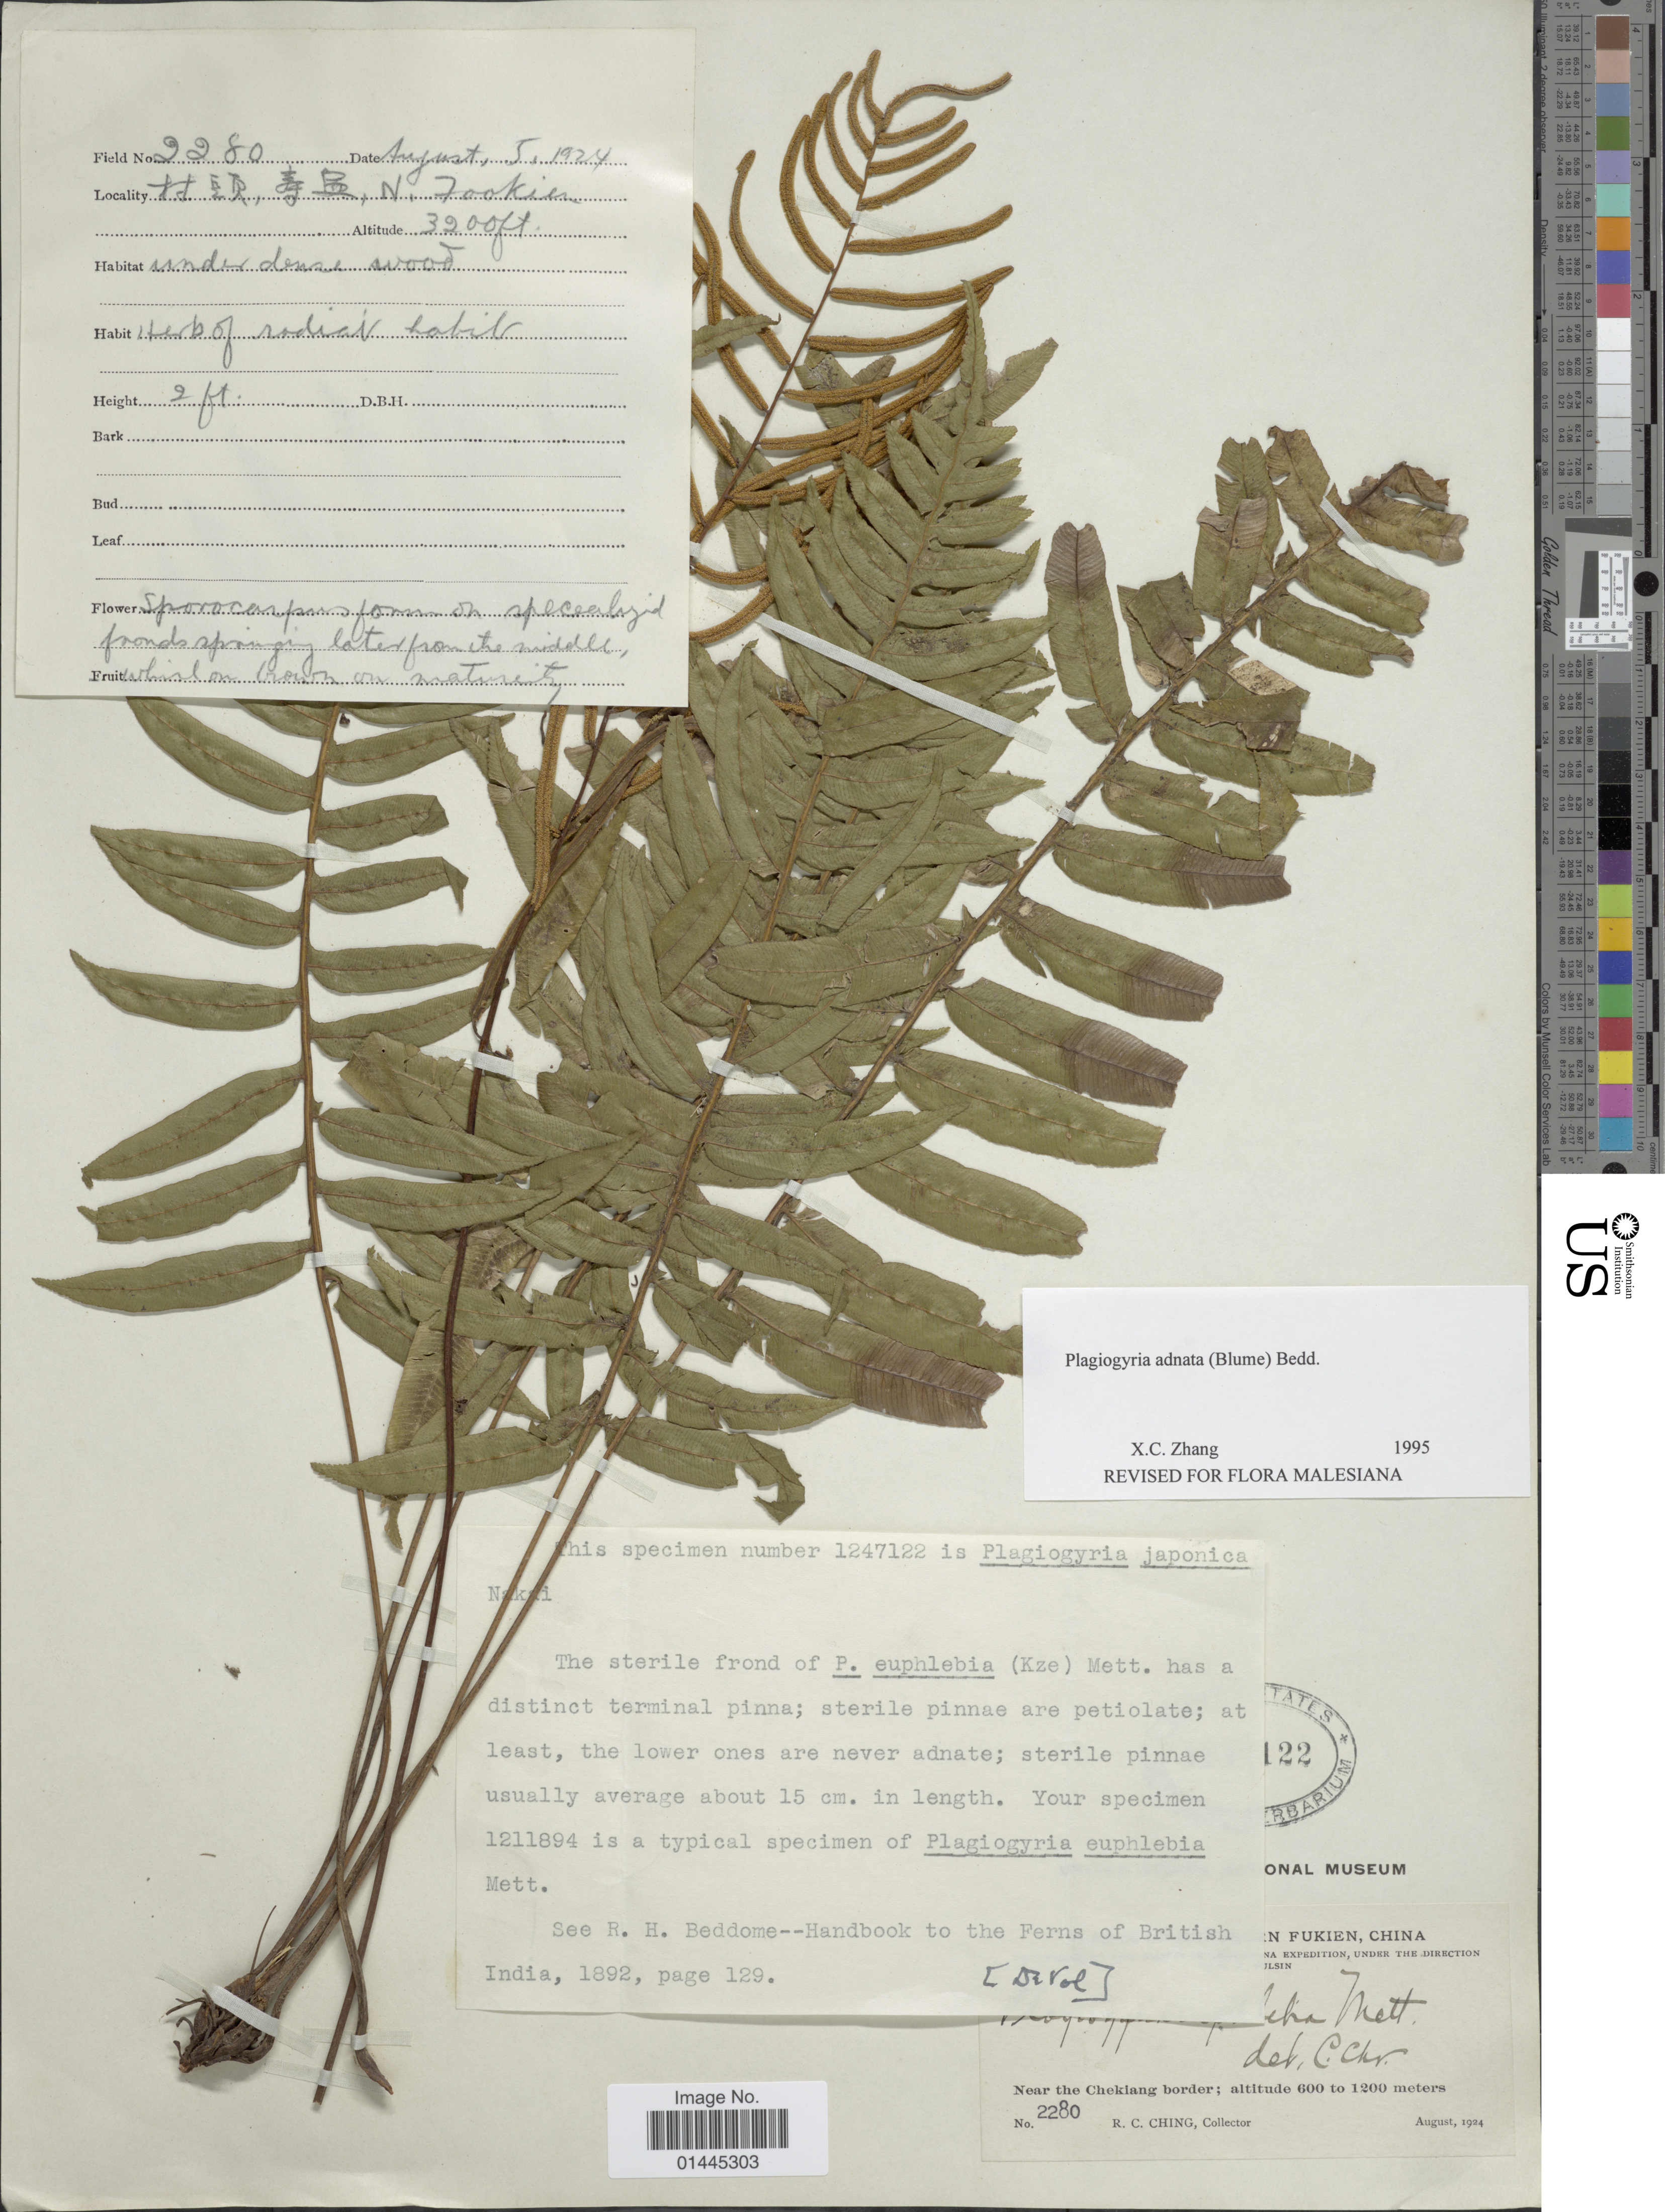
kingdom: Plantae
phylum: Tracheophyta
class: Polypodiopsida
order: Cyatheales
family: Plagiogyriaceae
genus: Plagiogyria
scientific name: Plagiogyria adnata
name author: (Blume) Bedd.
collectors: R. C. Ching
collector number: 2280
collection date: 1924-08-05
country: China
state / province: Fujian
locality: N. Fookien, near the Chekiang border.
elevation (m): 975